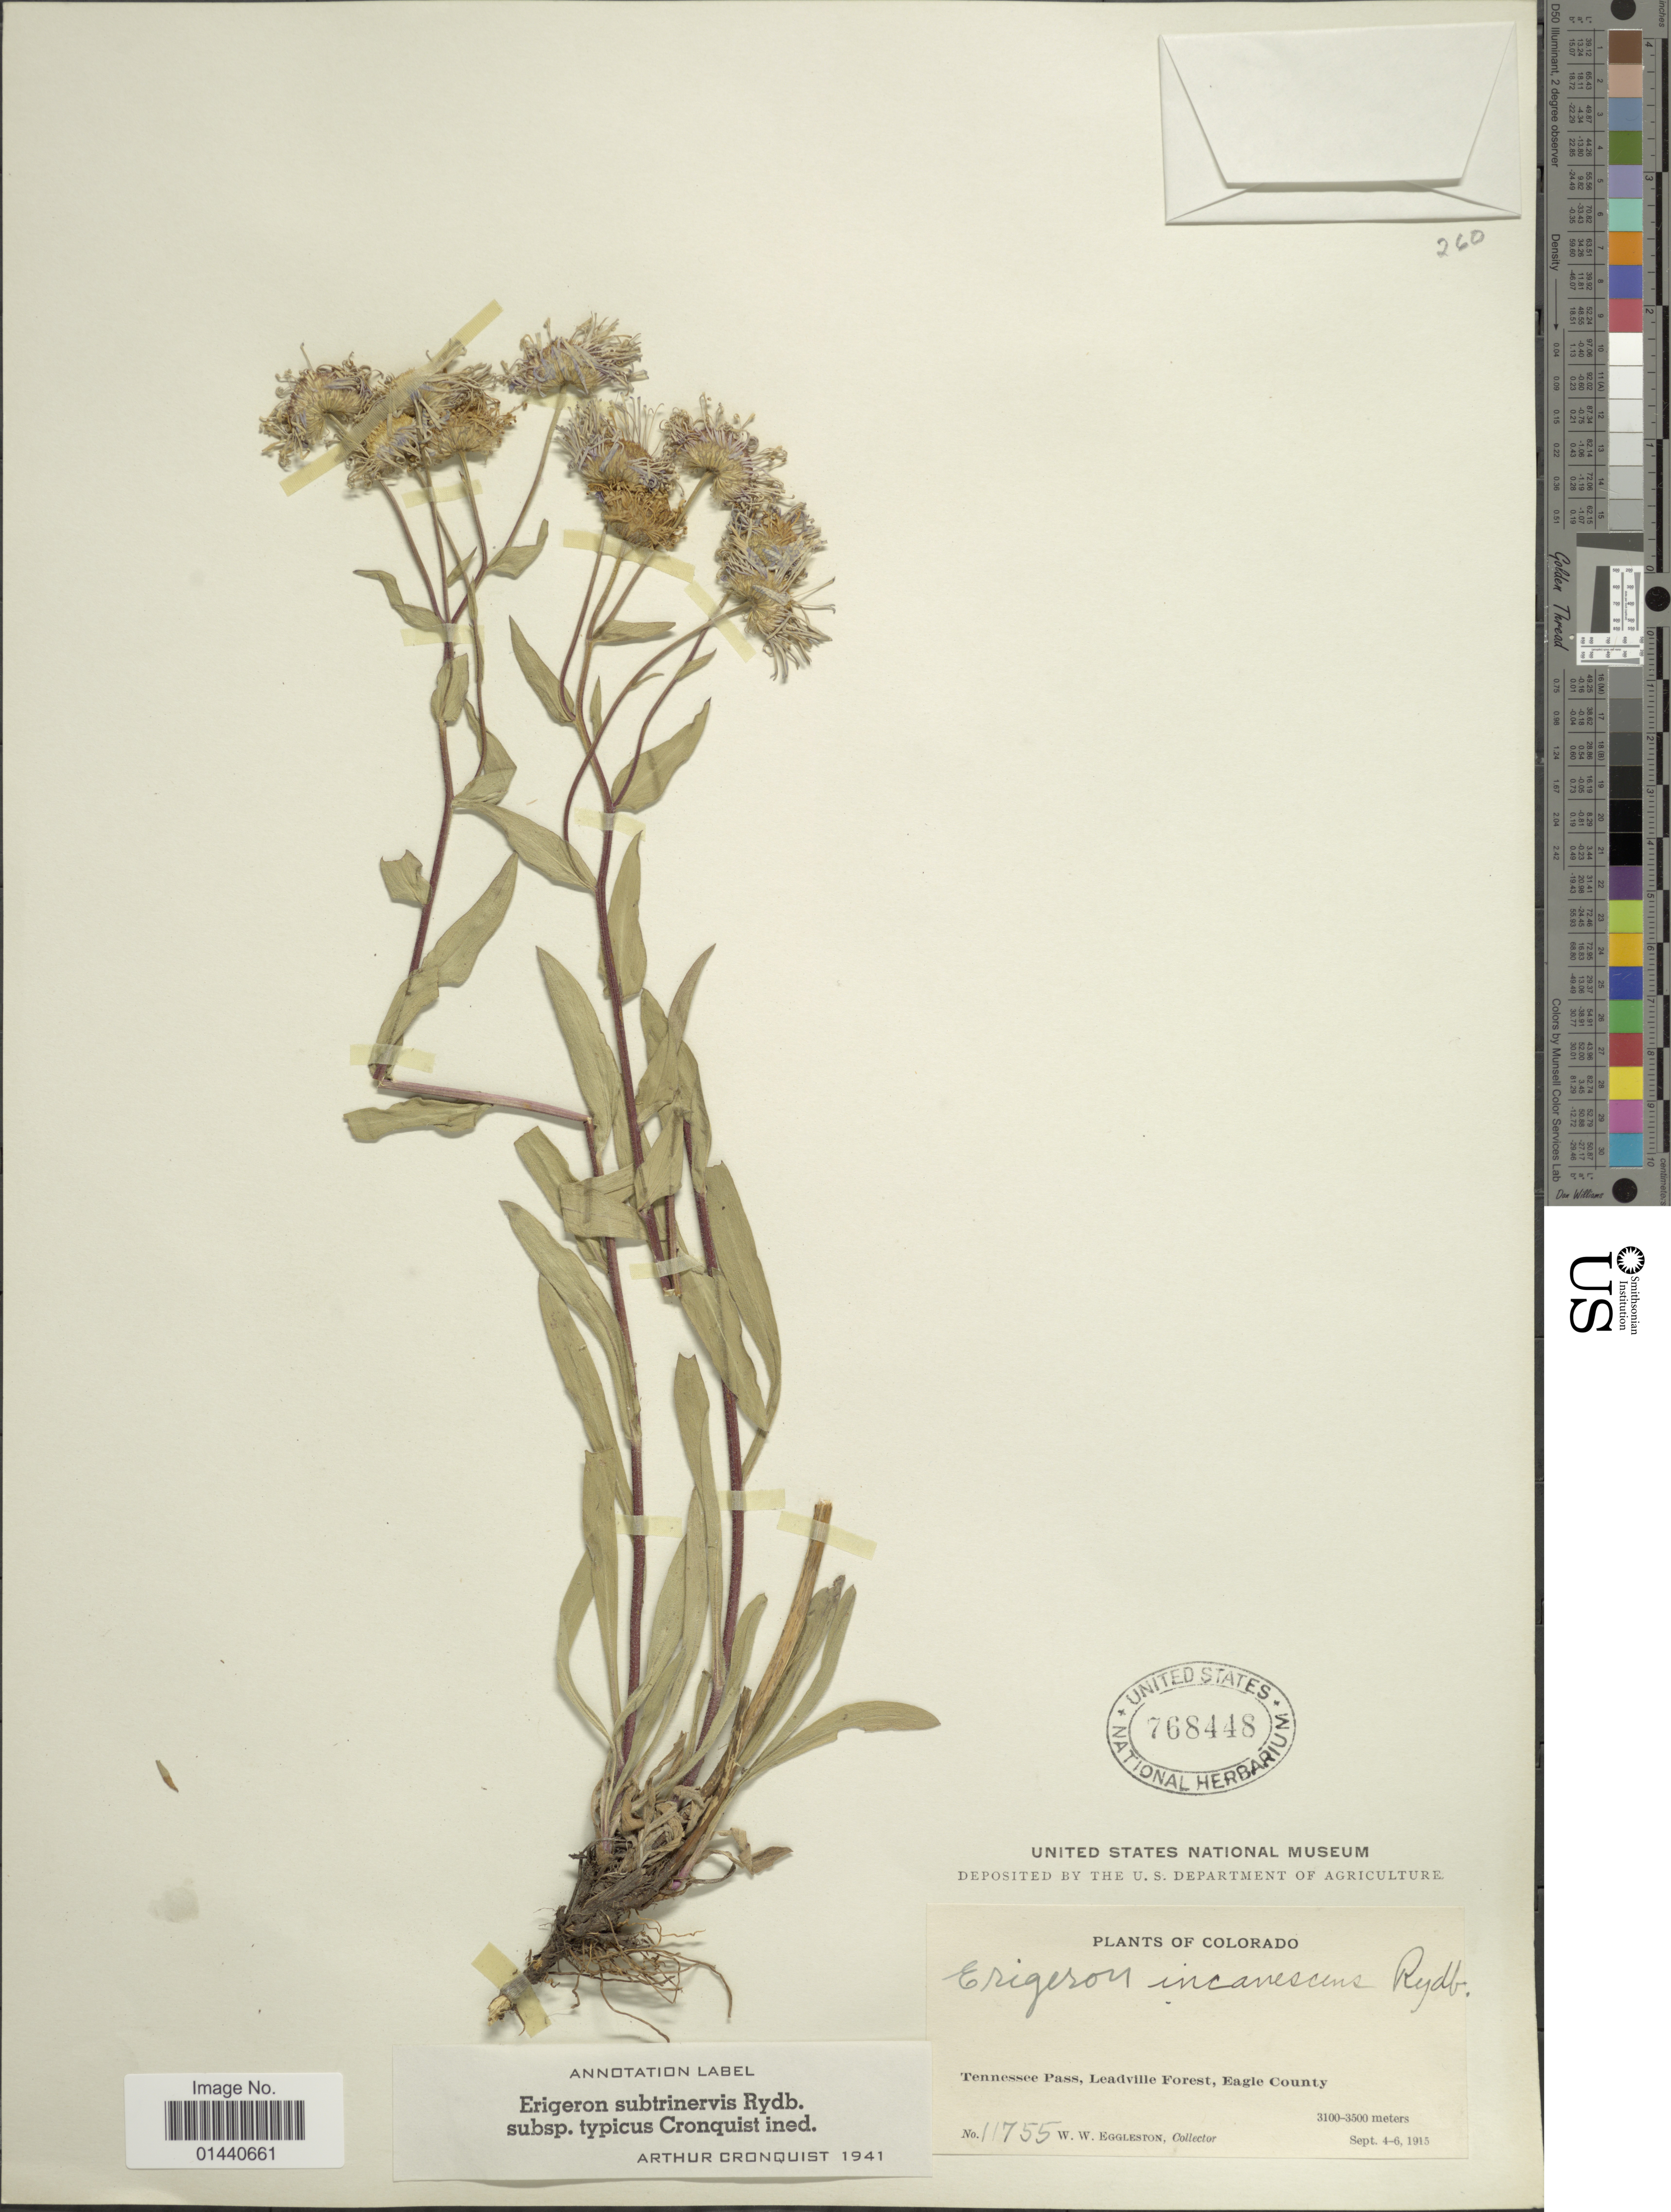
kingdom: Plantae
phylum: Tracheophyta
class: Magnoliopsida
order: Asterales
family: Asteraceae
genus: Erigeron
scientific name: Erigeron subtrinervis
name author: Rydb. ex Porter & Britton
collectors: W. W. Eggleston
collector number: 11755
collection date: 1915-09-04/1915-09-06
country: United States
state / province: Colorado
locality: Tennessee Pass, Leadville Forest, Eagle County.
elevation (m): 3100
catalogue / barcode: US 768448